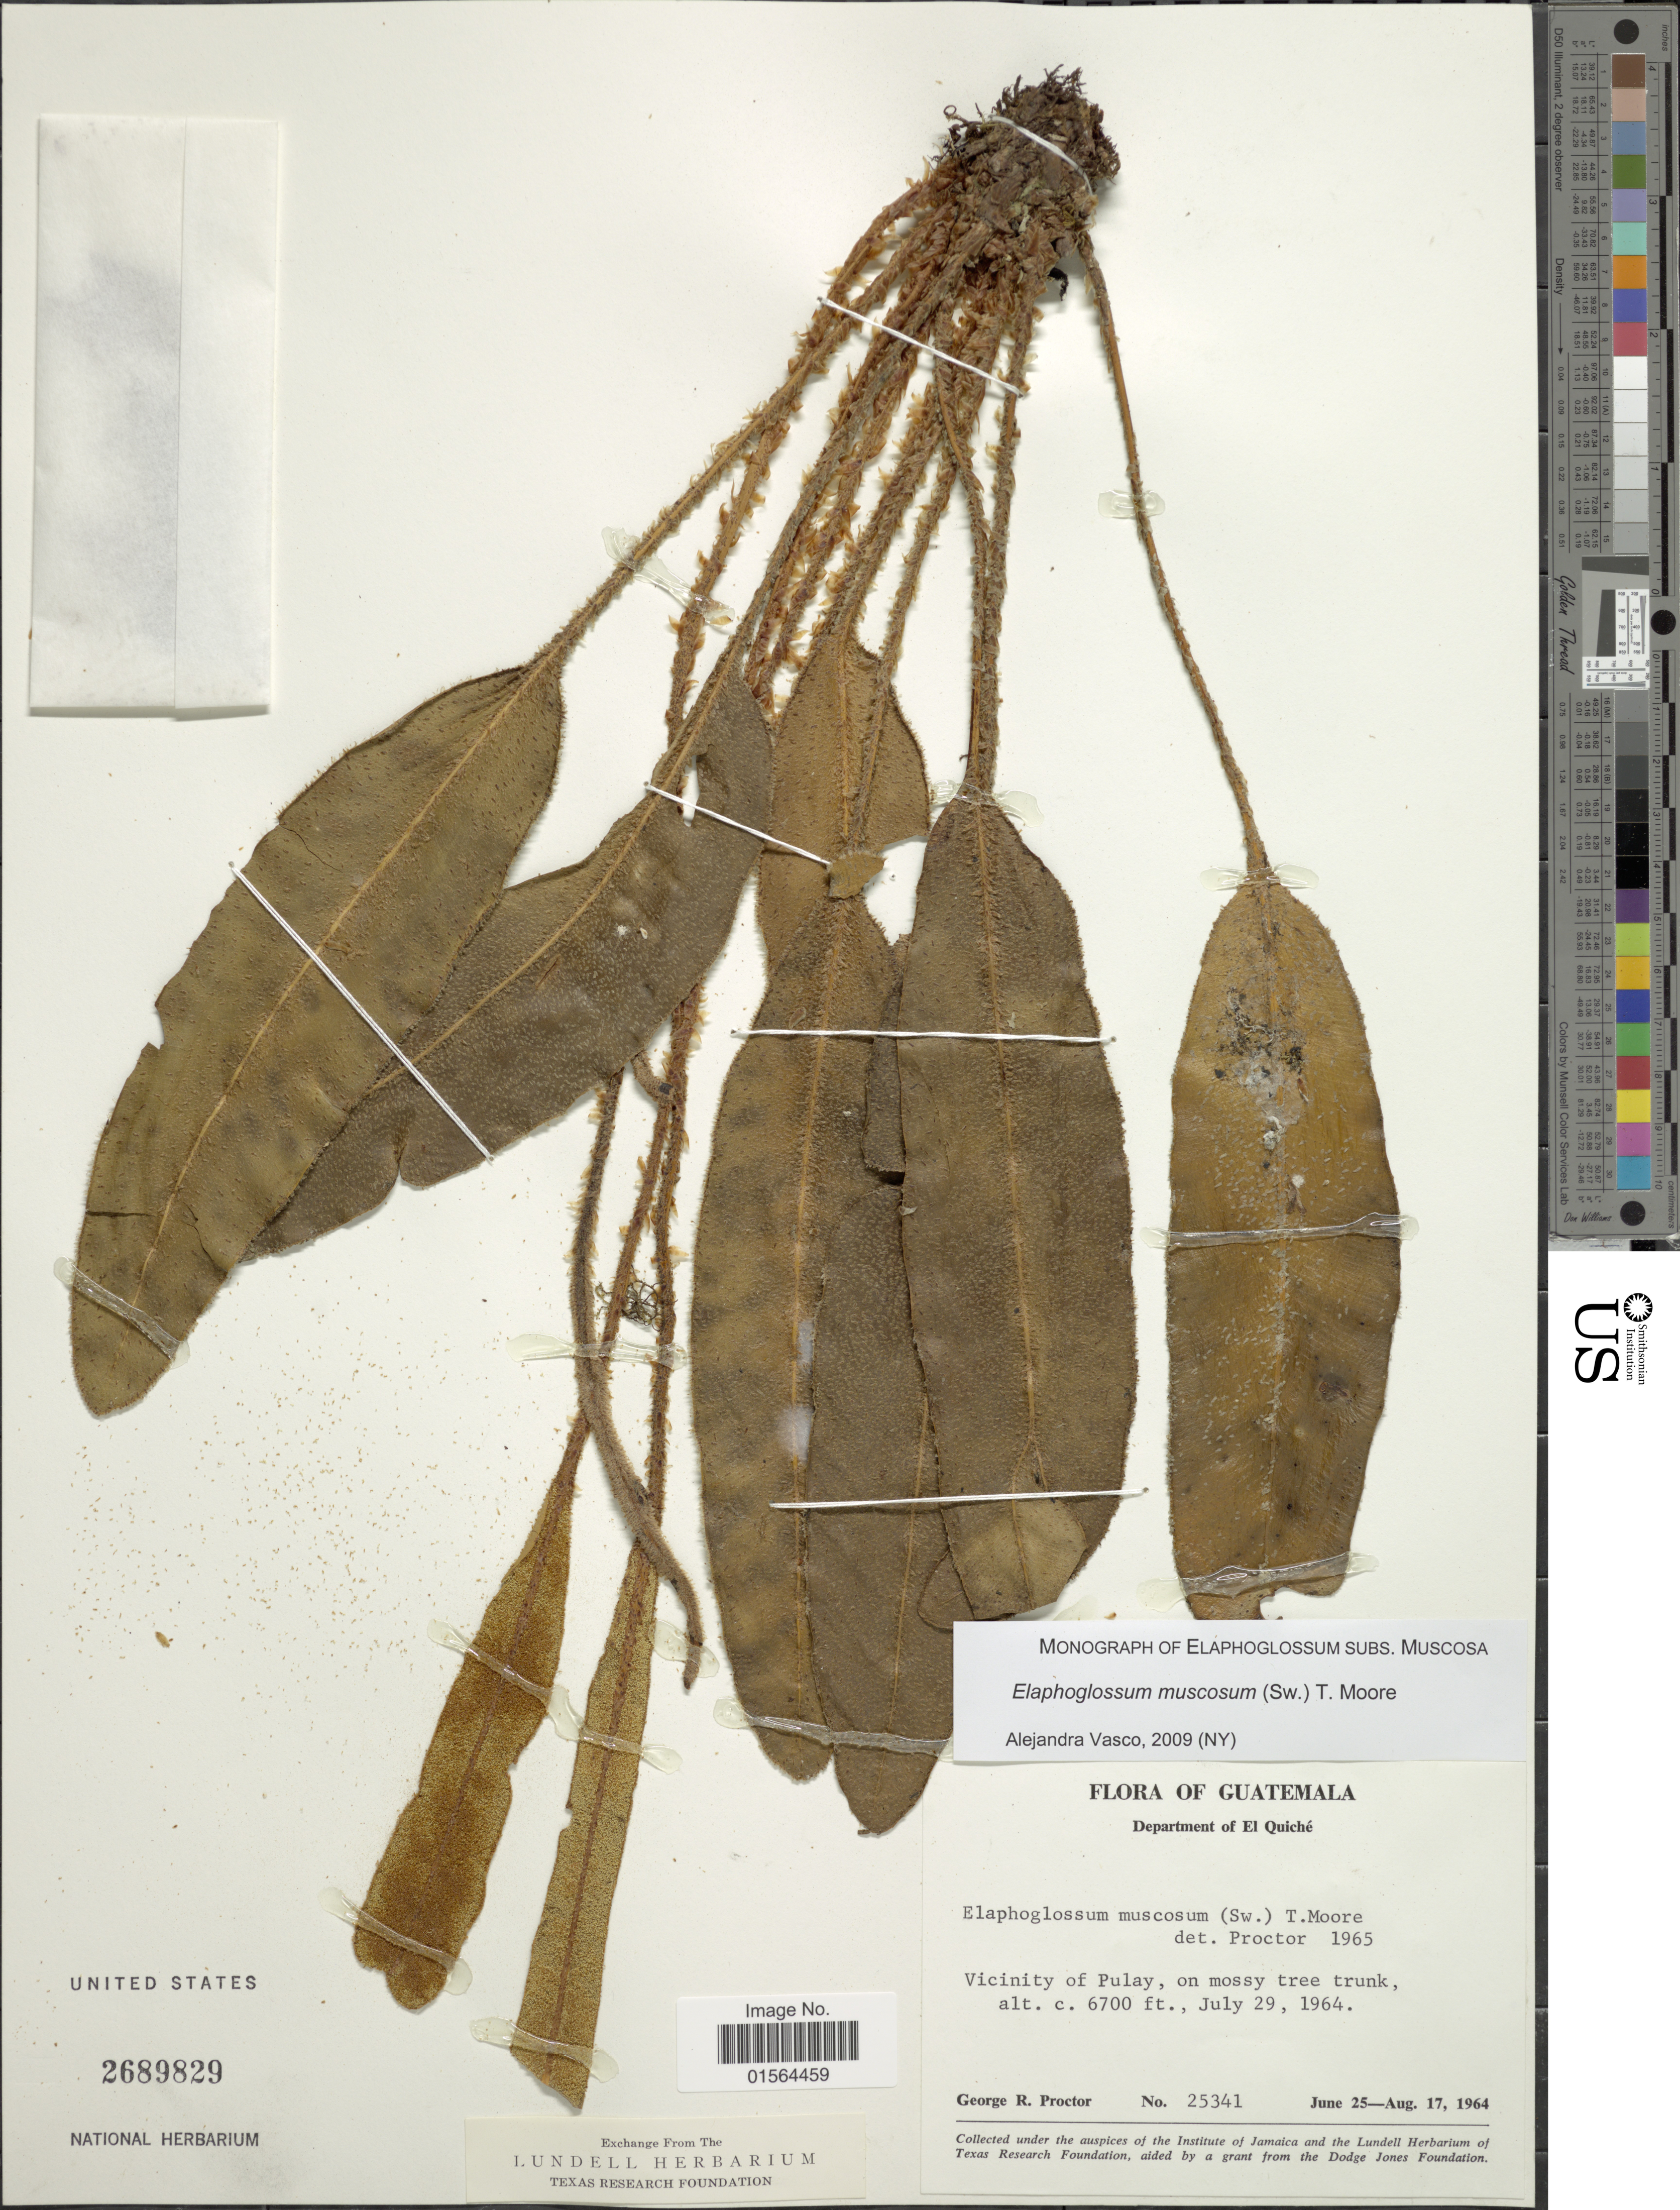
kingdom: Plantae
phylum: Tracheophyta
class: Polypodiopsida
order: Polypodiales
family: Dryopteridaceae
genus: Elaphoglossum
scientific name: Elaphoglossum muscosum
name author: (Sw.) T. Moore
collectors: G. R. Proctor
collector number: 25341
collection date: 1964-07-29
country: Guatemala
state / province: El Quiché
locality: Department of El Quiche, Vicinity of Pulay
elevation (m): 2042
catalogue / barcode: US 2689829